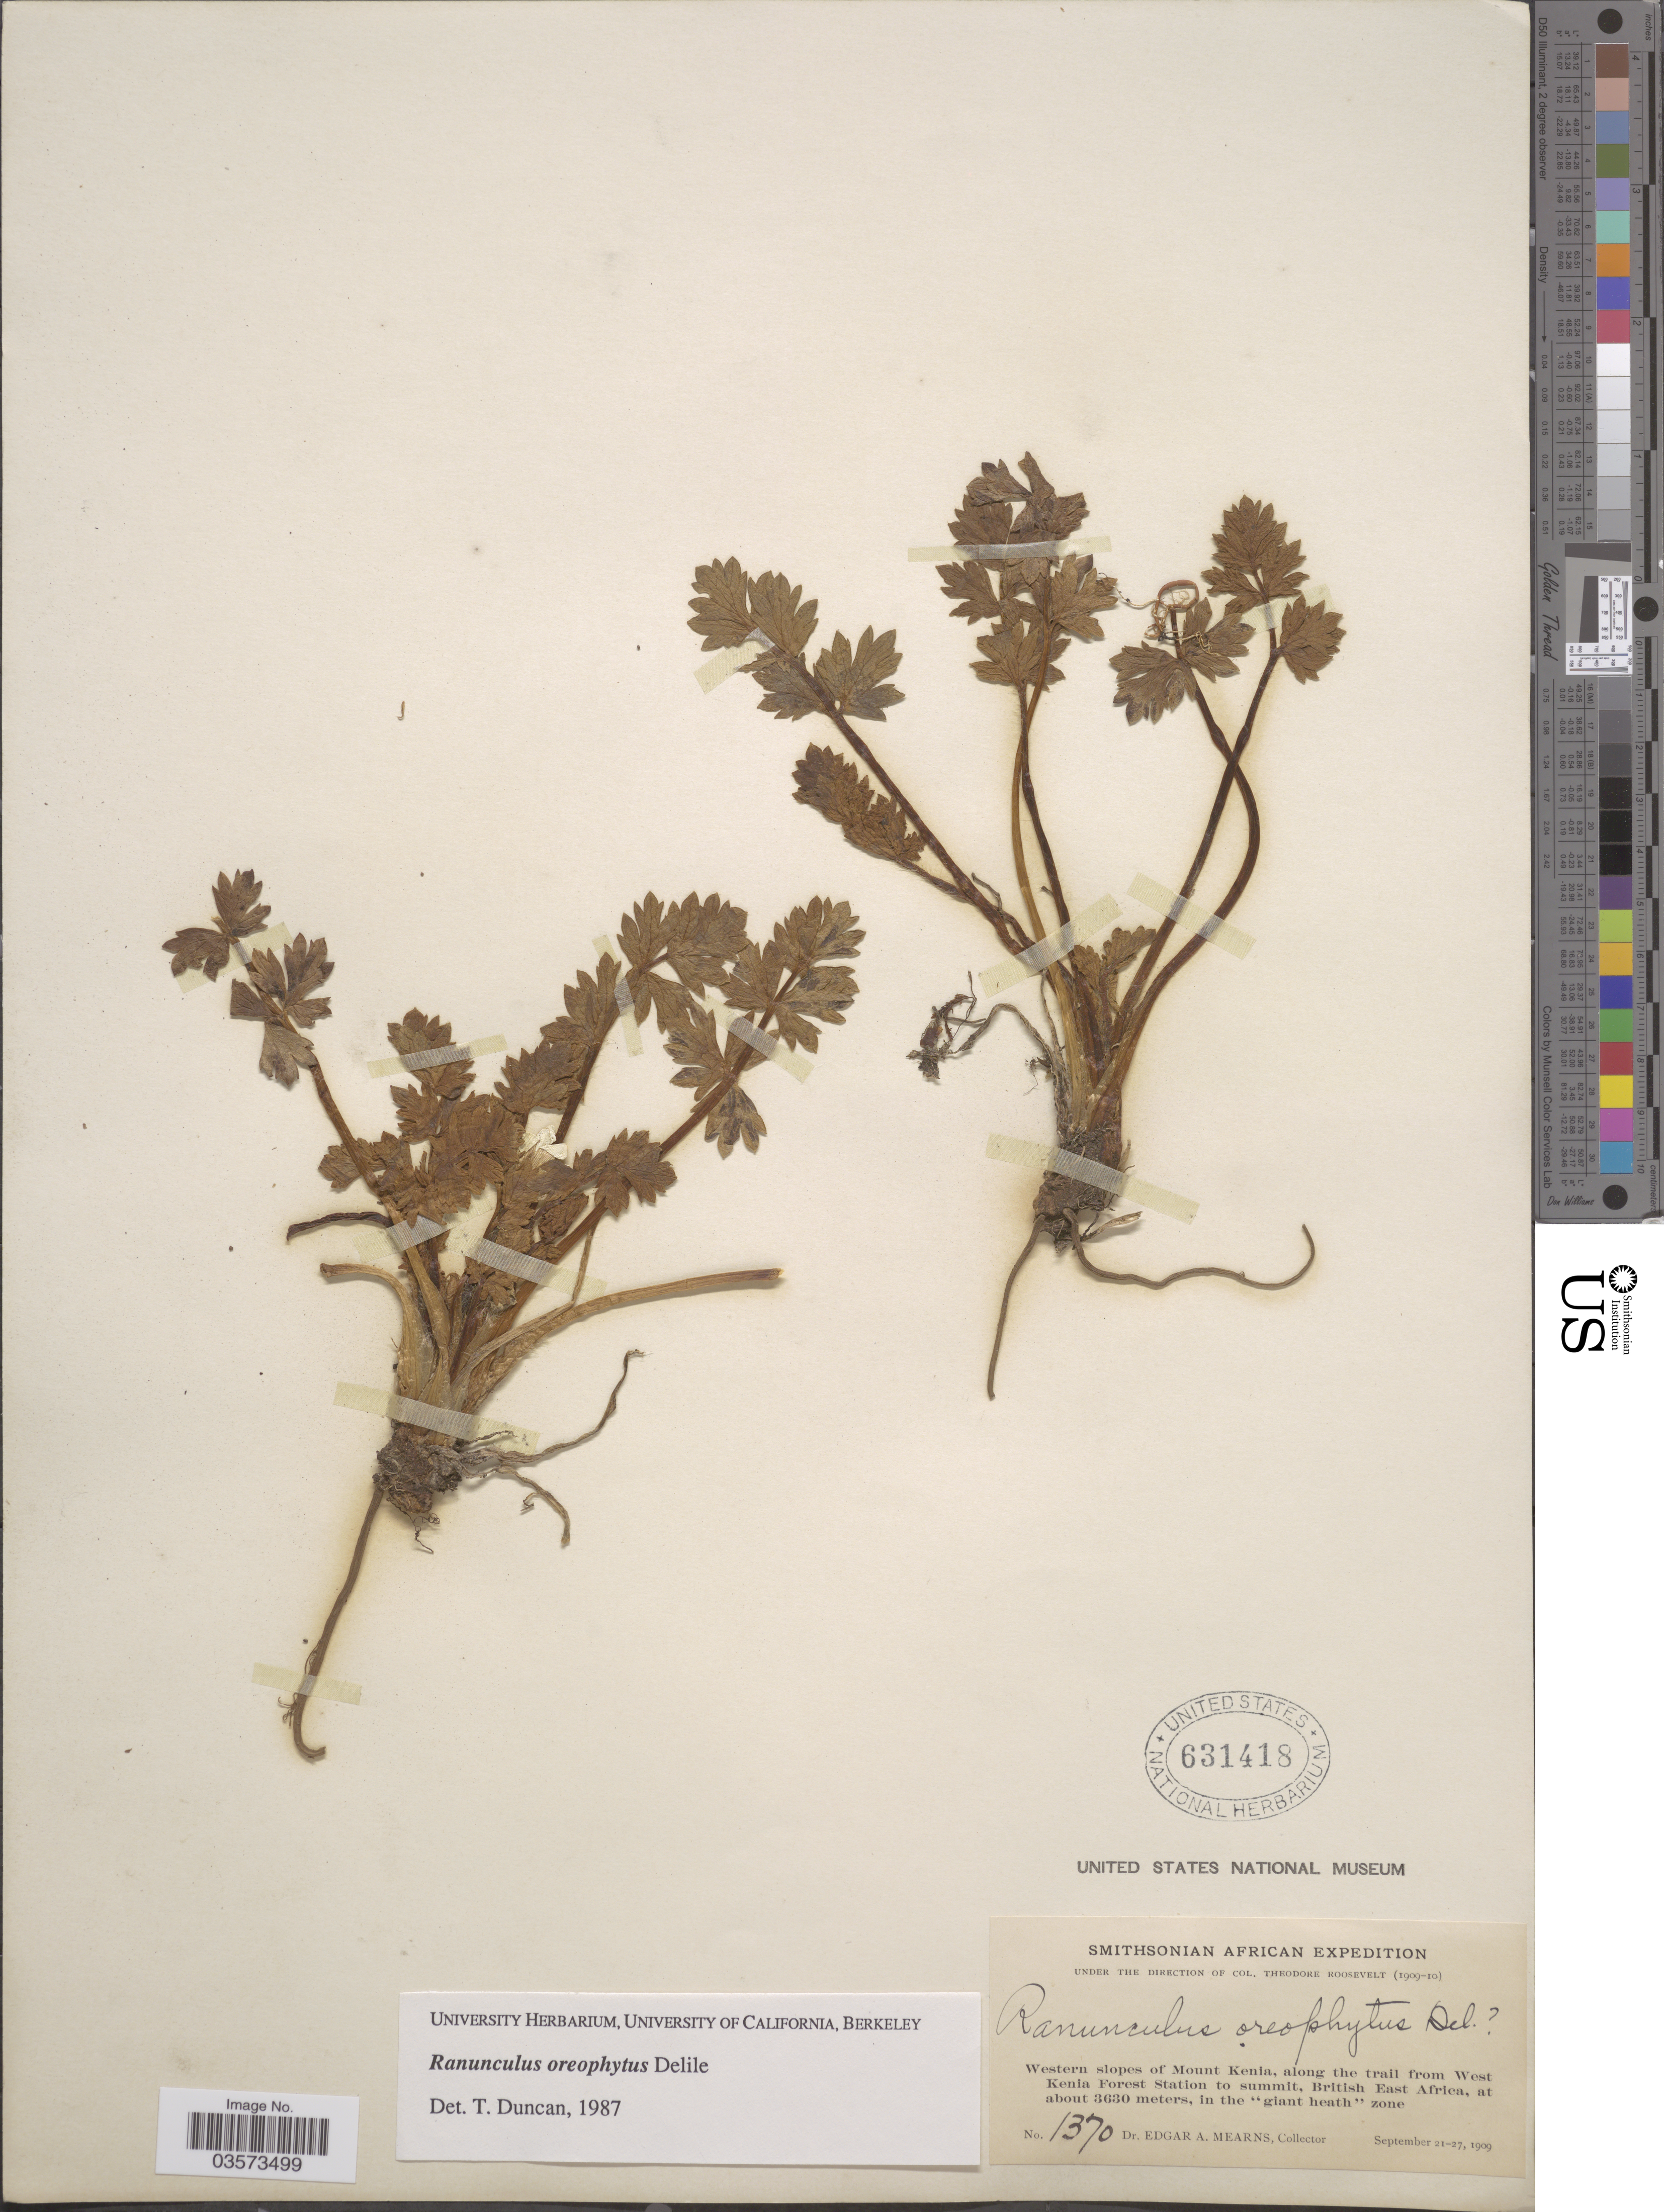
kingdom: Plantae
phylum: Tracheophyta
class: Magnoliopsida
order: Ranunculales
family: Ranunculaceae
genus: Ranunculus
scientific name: Ranunculus orerophytus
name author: Delile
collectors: E. A. Mearns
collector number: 1370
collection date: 1909-09-21/1909-09-27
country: Kenya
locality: Western slopes of Mount Kenia, along the trail from West Kenia Forest Station to summit, British East Africa, in the "giant heath" zone.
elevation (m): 3630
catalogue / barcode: US 631418